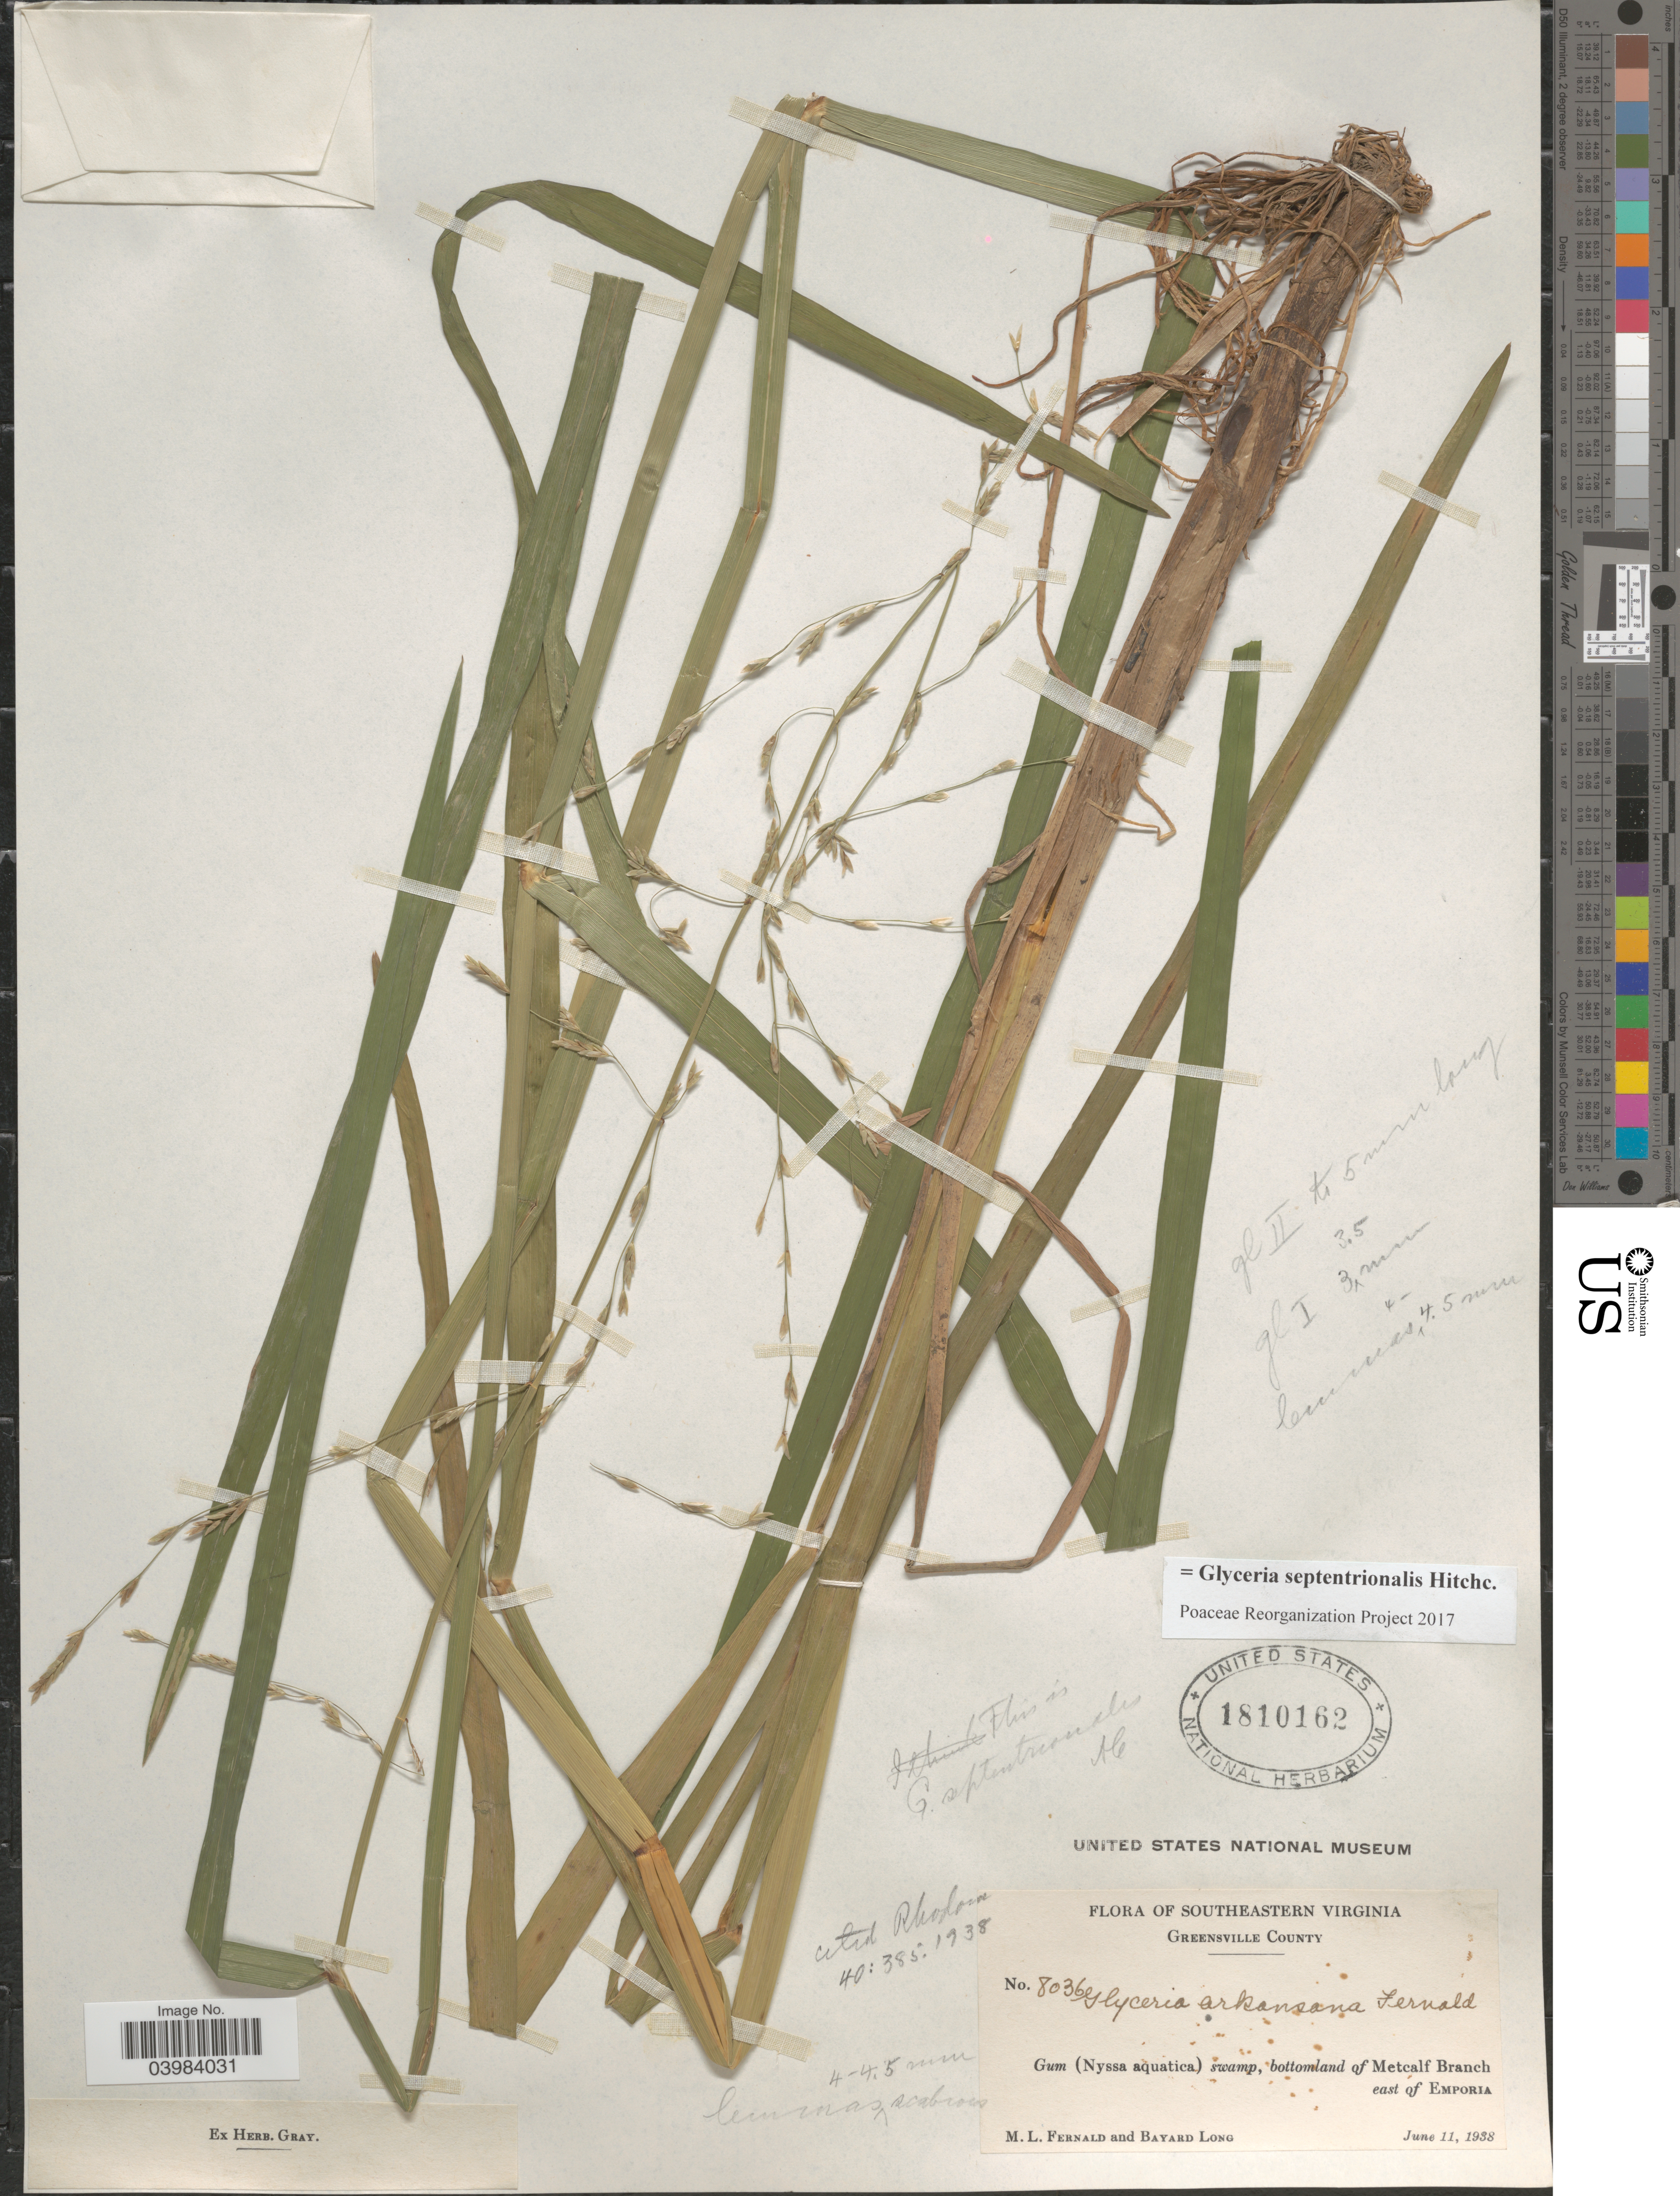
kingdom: Plantae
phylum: Tracheophyta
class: Liliopsida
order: Poales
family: Poaceae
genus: Glyceria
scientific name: Glyceria septentrionalis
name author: Hitchc.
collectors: M. L. Fernald & B. Long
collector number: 8036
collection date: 1938-06-11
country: United States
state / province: Virginia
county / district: Greensville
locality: Southeastern Virginia. Greensville County. Gum (Nyssa aquatica) swamp, bottomland of Metcalf Branch east of Emporia.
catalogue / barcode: US 1810162